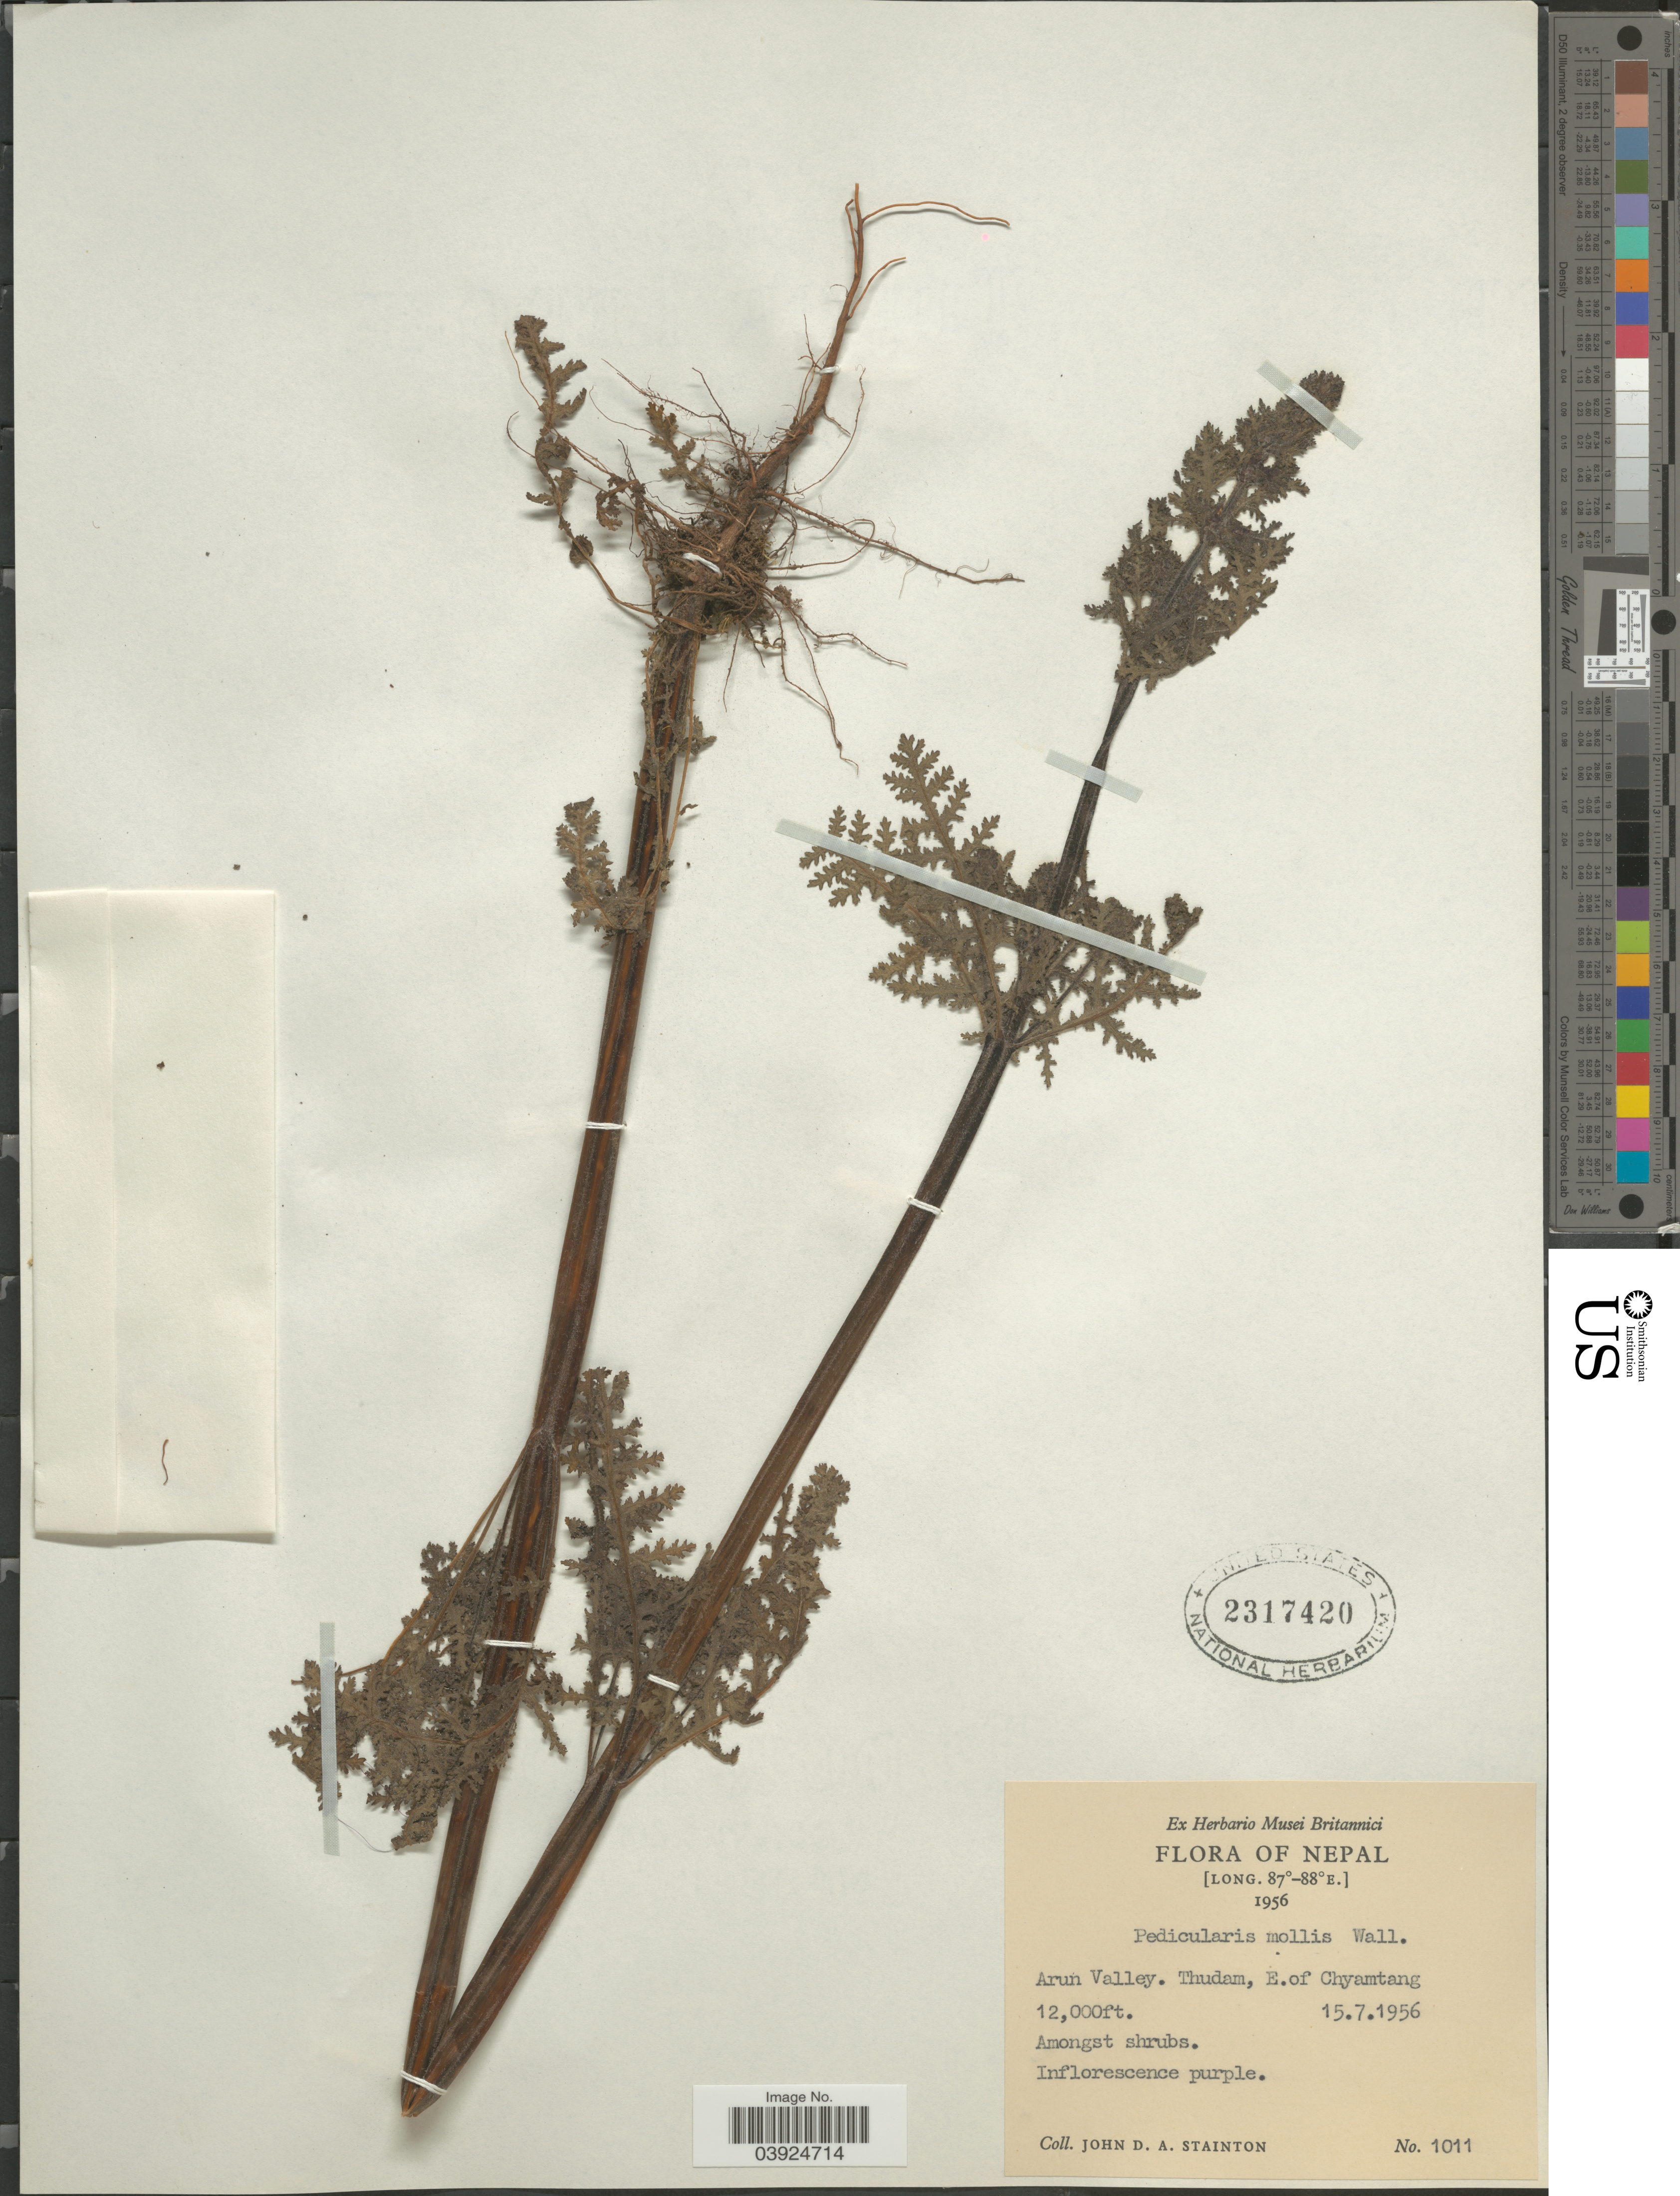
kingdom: Plantae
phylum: Tracheophyta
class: Magnoliopsida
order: Lamiales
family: Orobanchaceae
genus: Pedicularis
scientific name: Pedicularis mollis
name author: Wall. ex Benth.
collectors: J. Stainton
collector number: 1011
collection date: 1956-07-15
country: Nepal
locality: Arun Valley. Thudam, E. of Chyamtang.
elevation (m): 3658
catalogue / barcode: US 2317420